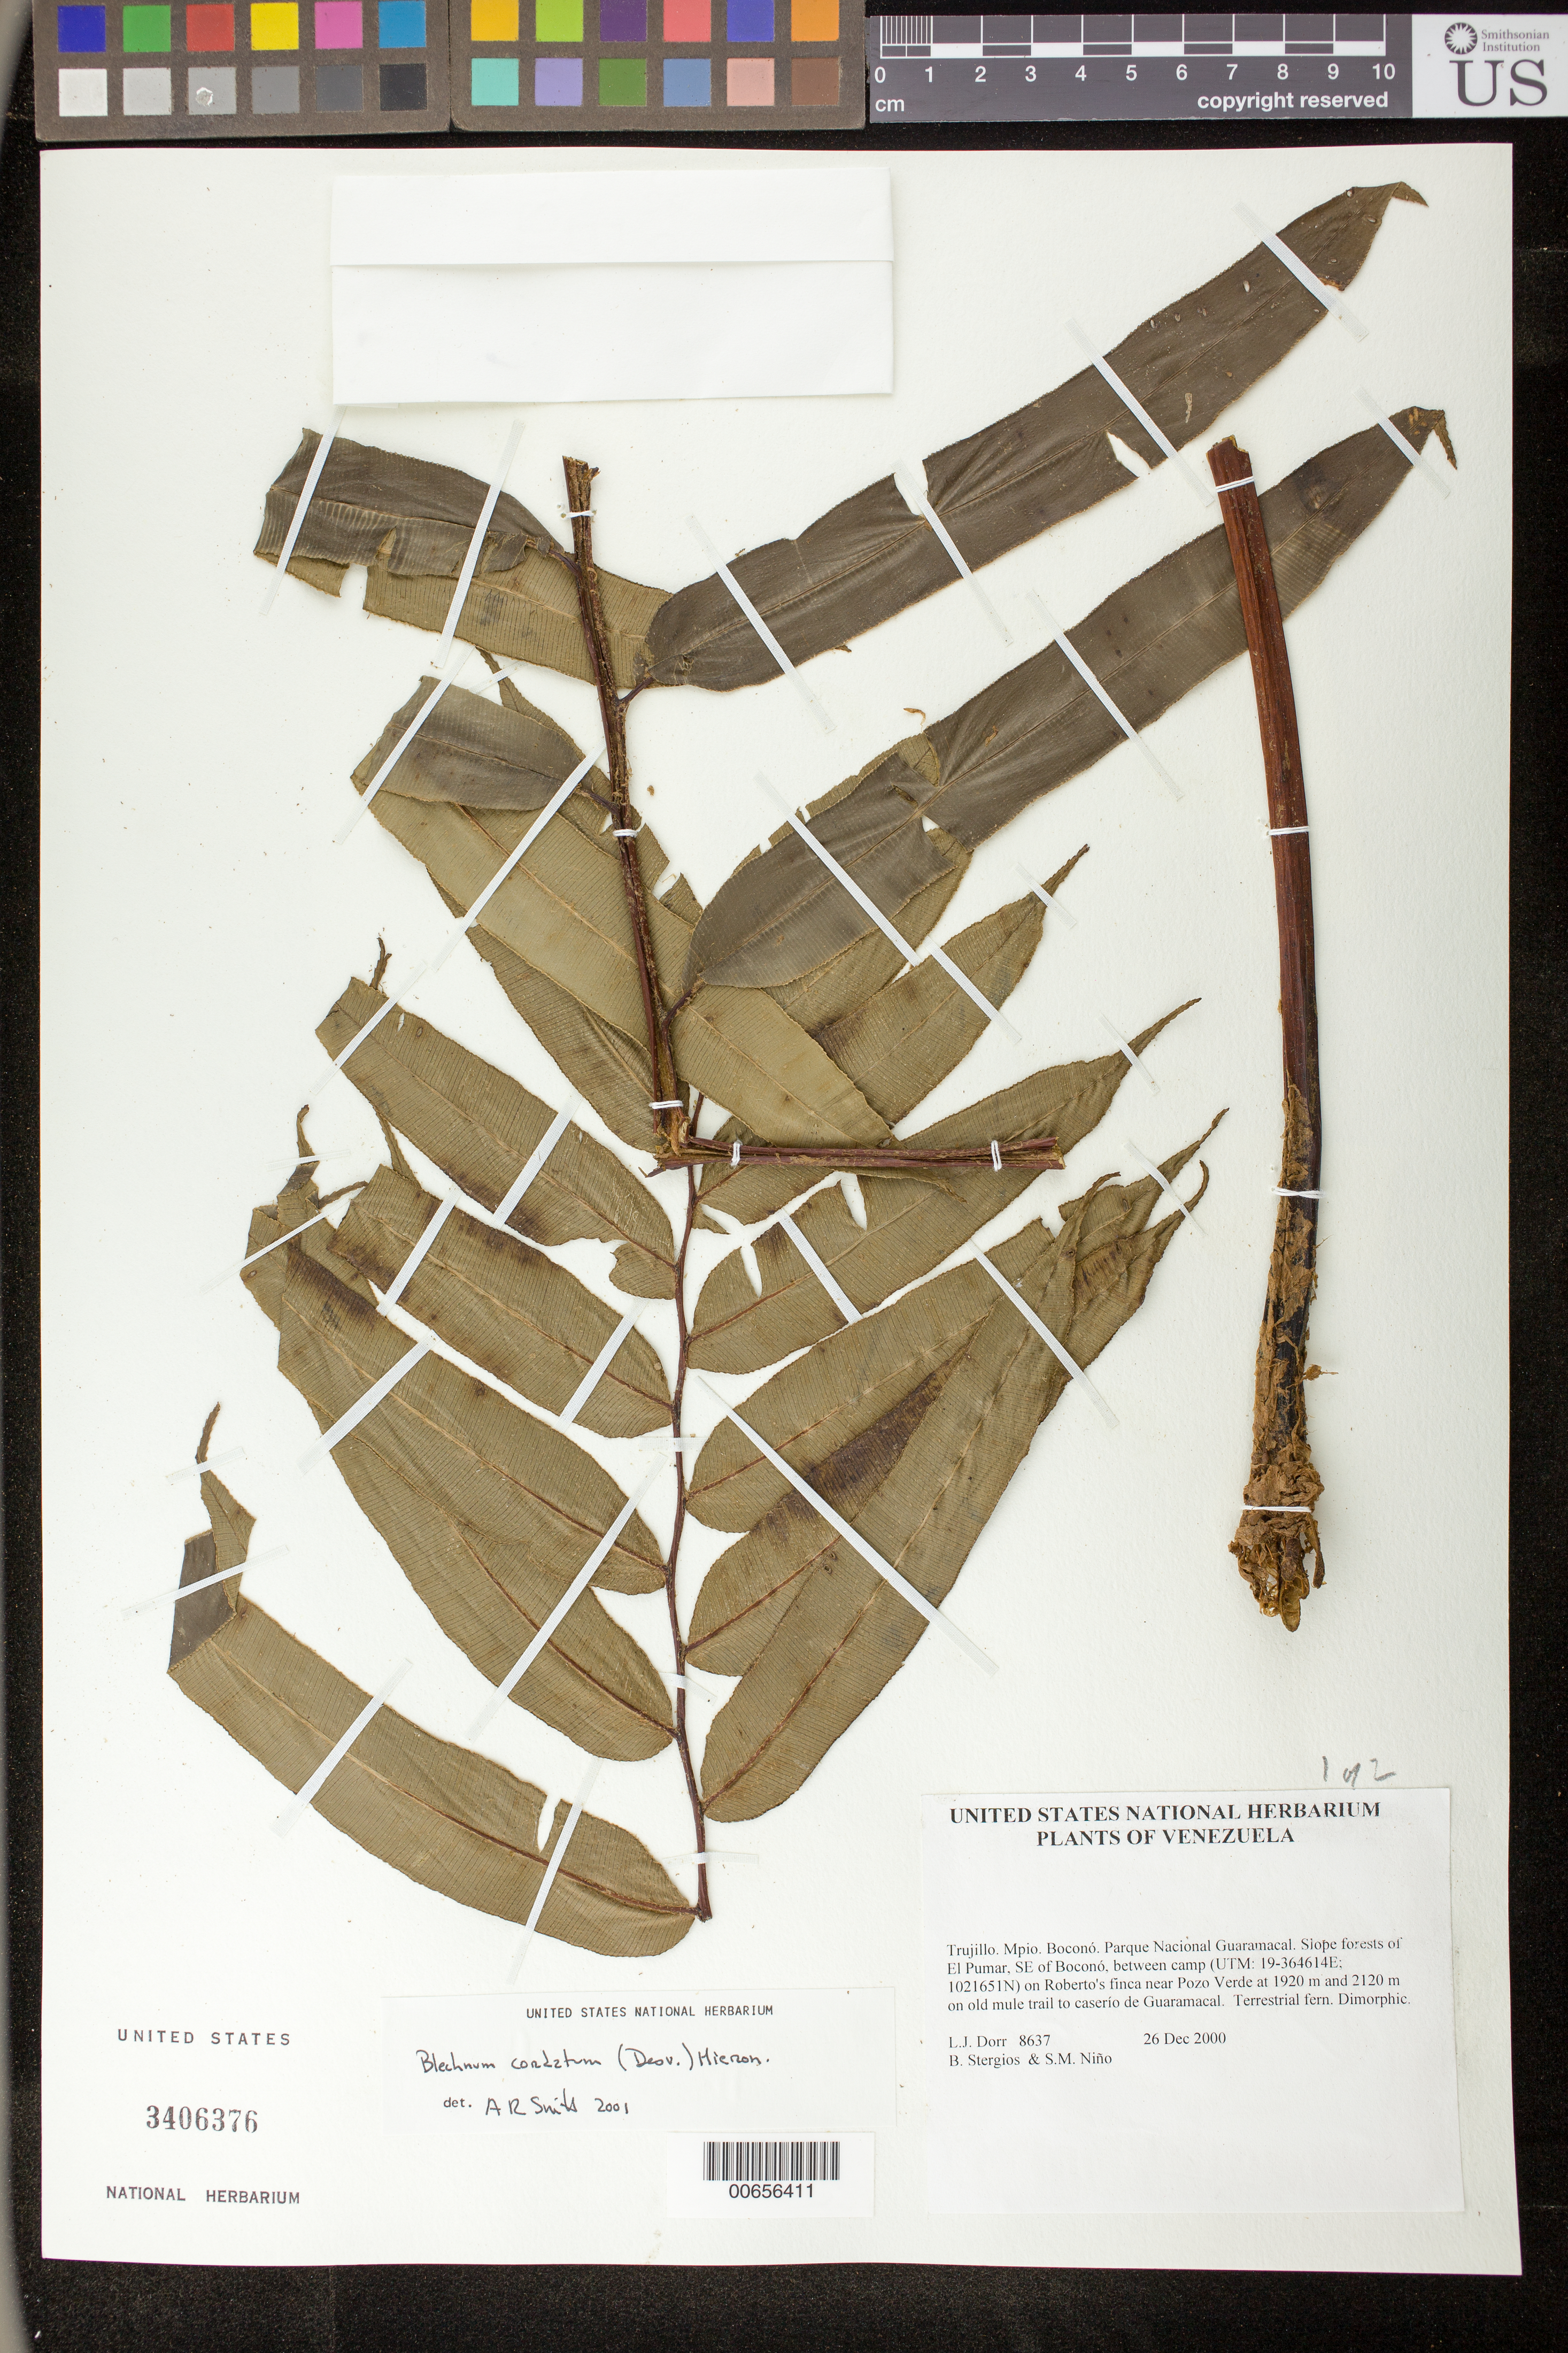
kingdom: Plantae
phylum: Tracheophyta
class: Polypodiopsida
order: Polypodiales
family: Blechnaceae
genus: Blechnum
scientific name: Blechnum cordatum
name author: (Desv.) Hieron.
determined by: Smith, Alan R., (UC)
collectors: L. J. Dorr, B. G. Stergios & S. M. Niño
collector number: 8637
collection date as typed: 26 Dec 2000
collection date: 2000-12-26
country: Venezuela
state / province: Trujillo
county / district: Boconó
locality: Parque Nacional Guaramacal. El Pumar, SE of Boconó, between camp on Roberto's finca near Pozo Verde at 1920 m and 2120 m on old mule trail to caserío de Guaramacal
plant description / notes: PORT, UC, US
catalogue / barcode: US 3406376